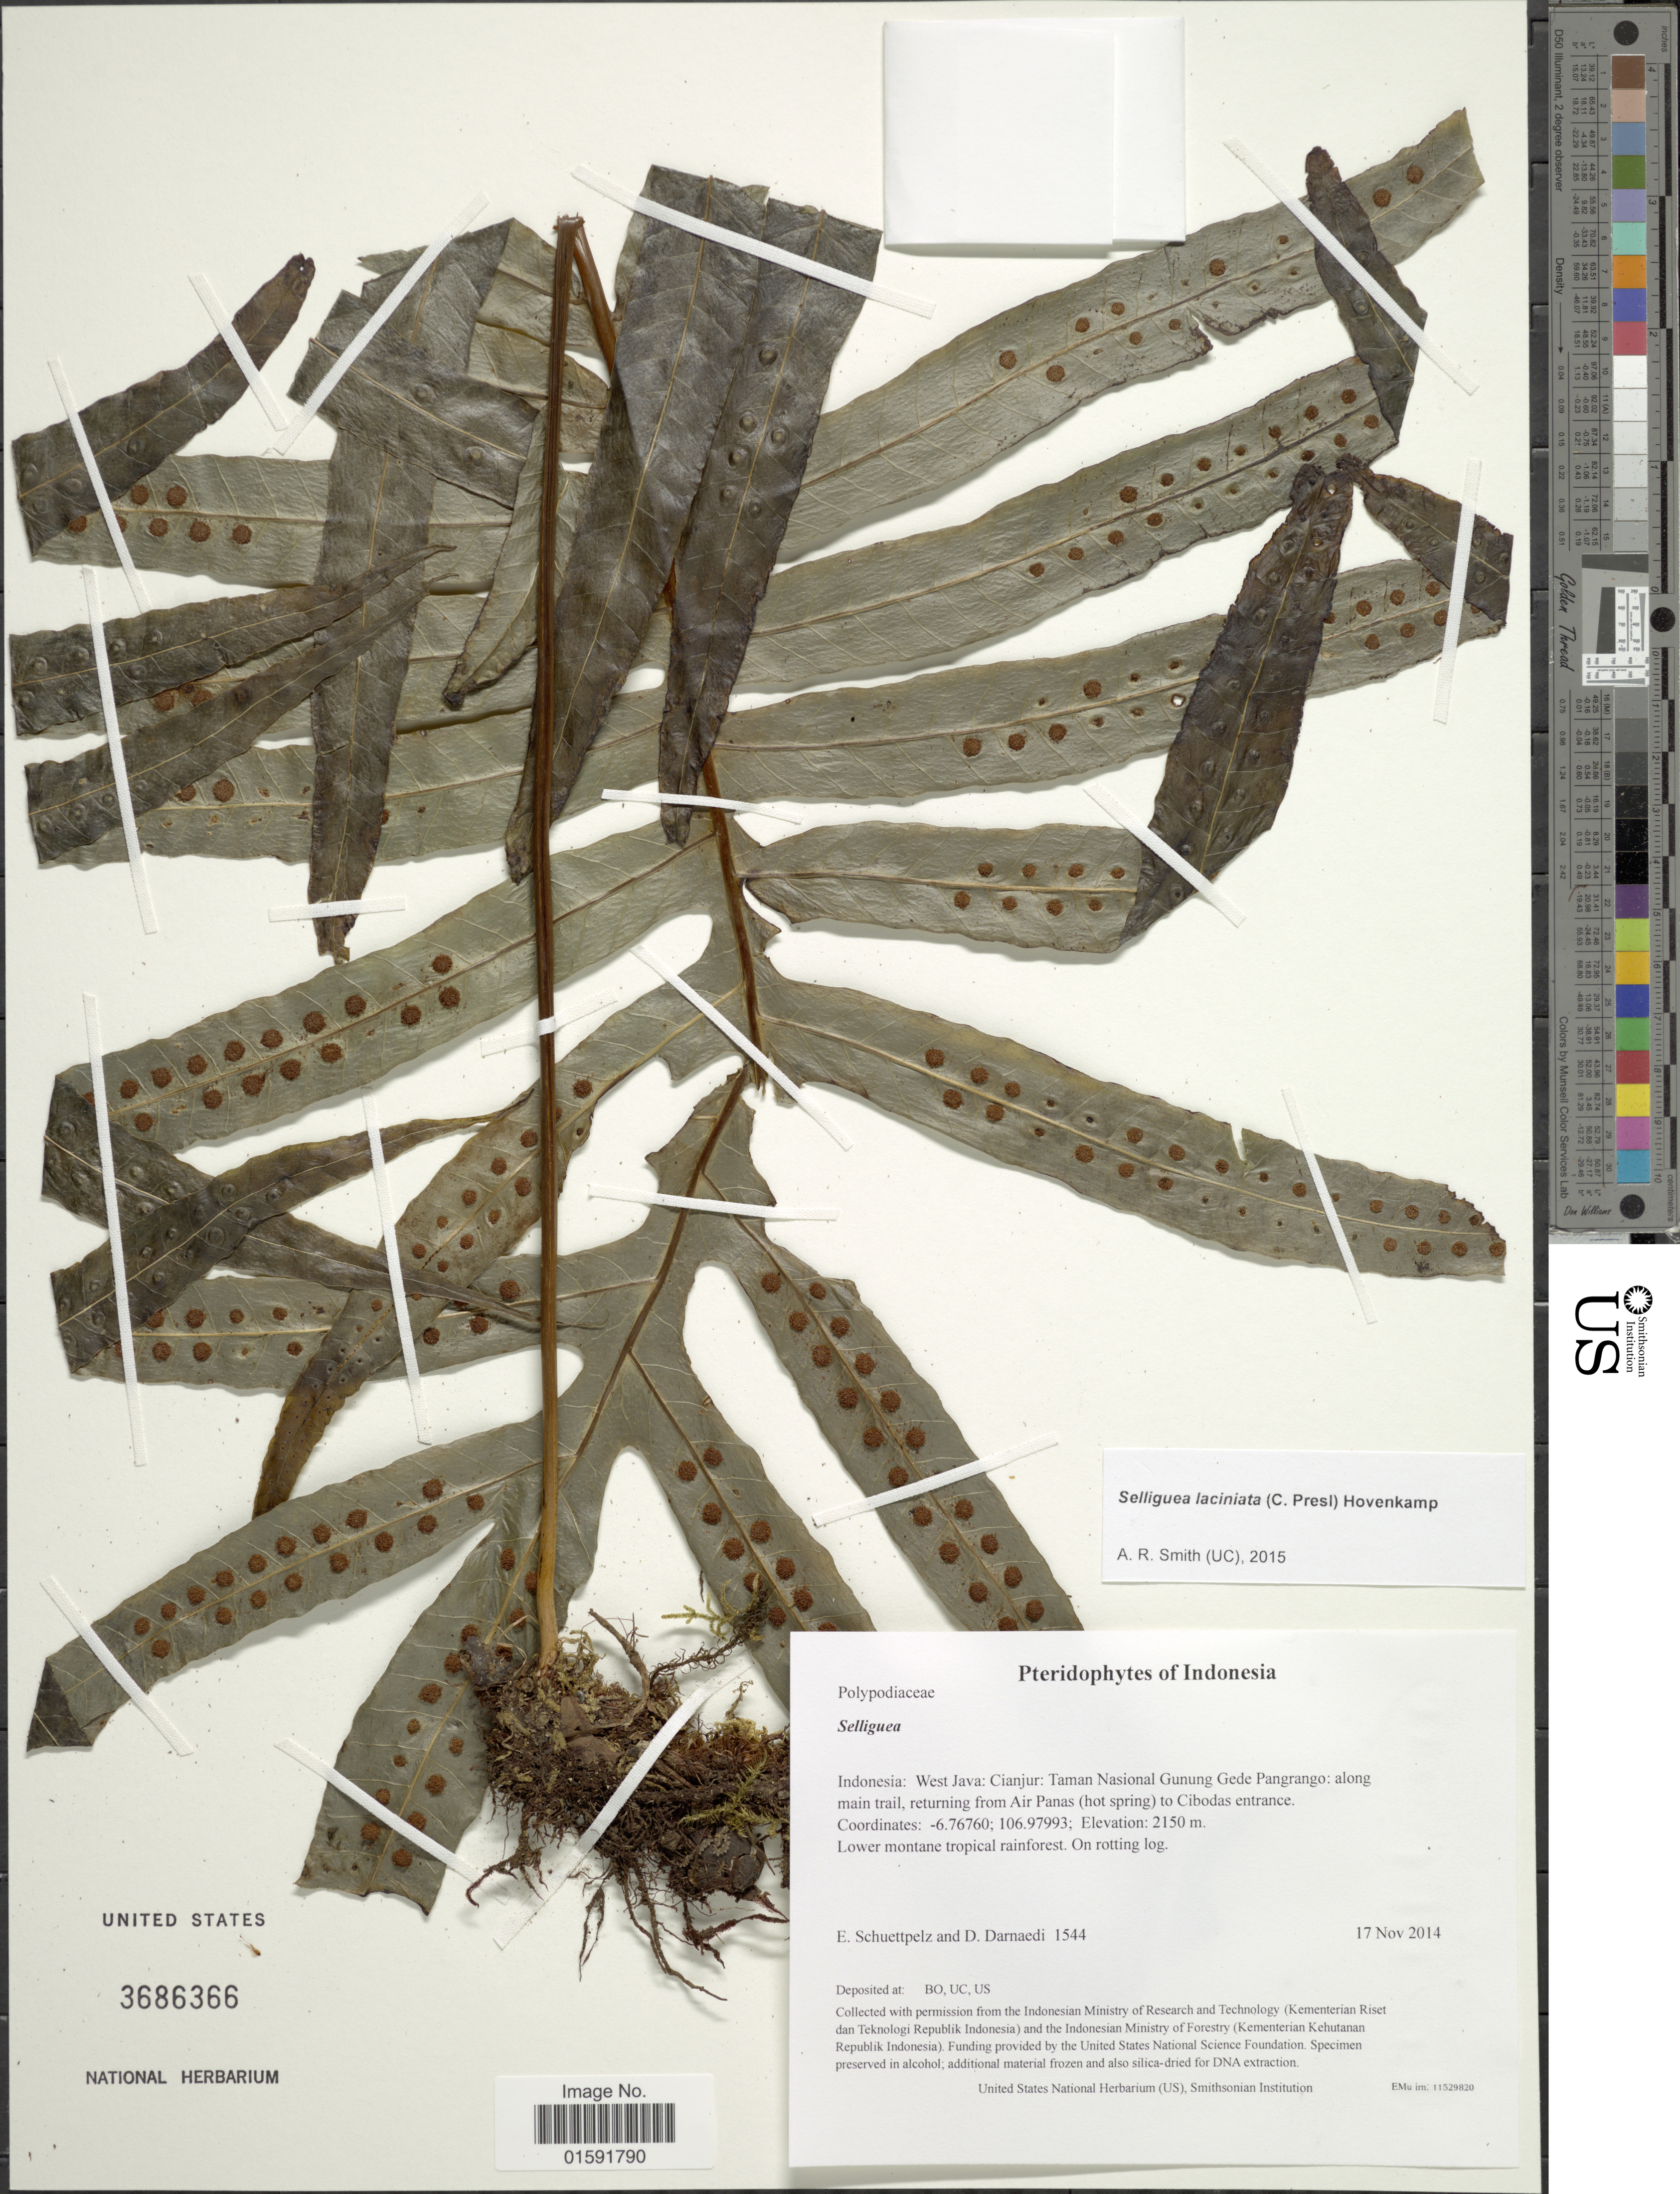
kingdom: Plantae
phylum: Tracheophyta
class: Polypodiopsida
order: Polypodiales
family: Polypodiaceae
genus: Selliguea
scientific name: Selliguea laciniata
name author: (C. Presl) Hovenkamp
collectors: E. Schuettpelz & D. Darnaedi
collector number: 1544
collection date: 2014-11-17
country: Indonesia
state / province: Java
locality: West Java: Cianjur; Taman Gunung Gede Pangrango; along main trail, returning from Air Panas (hot spring) to Cibodas entrance, Coordinates : -6.76760 : 106.97993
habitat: Lower montane tropical rainforest.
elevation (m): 2150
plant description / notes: Collected with permission from the Indonesian Ministry of Research and Technology (Kementerian Riset dan Teknologi Republik Indonesia) and the Indonesian Ministry of Forestry (Kementerian Kehutanan Republik Indonesia).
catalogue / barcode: US 3686366